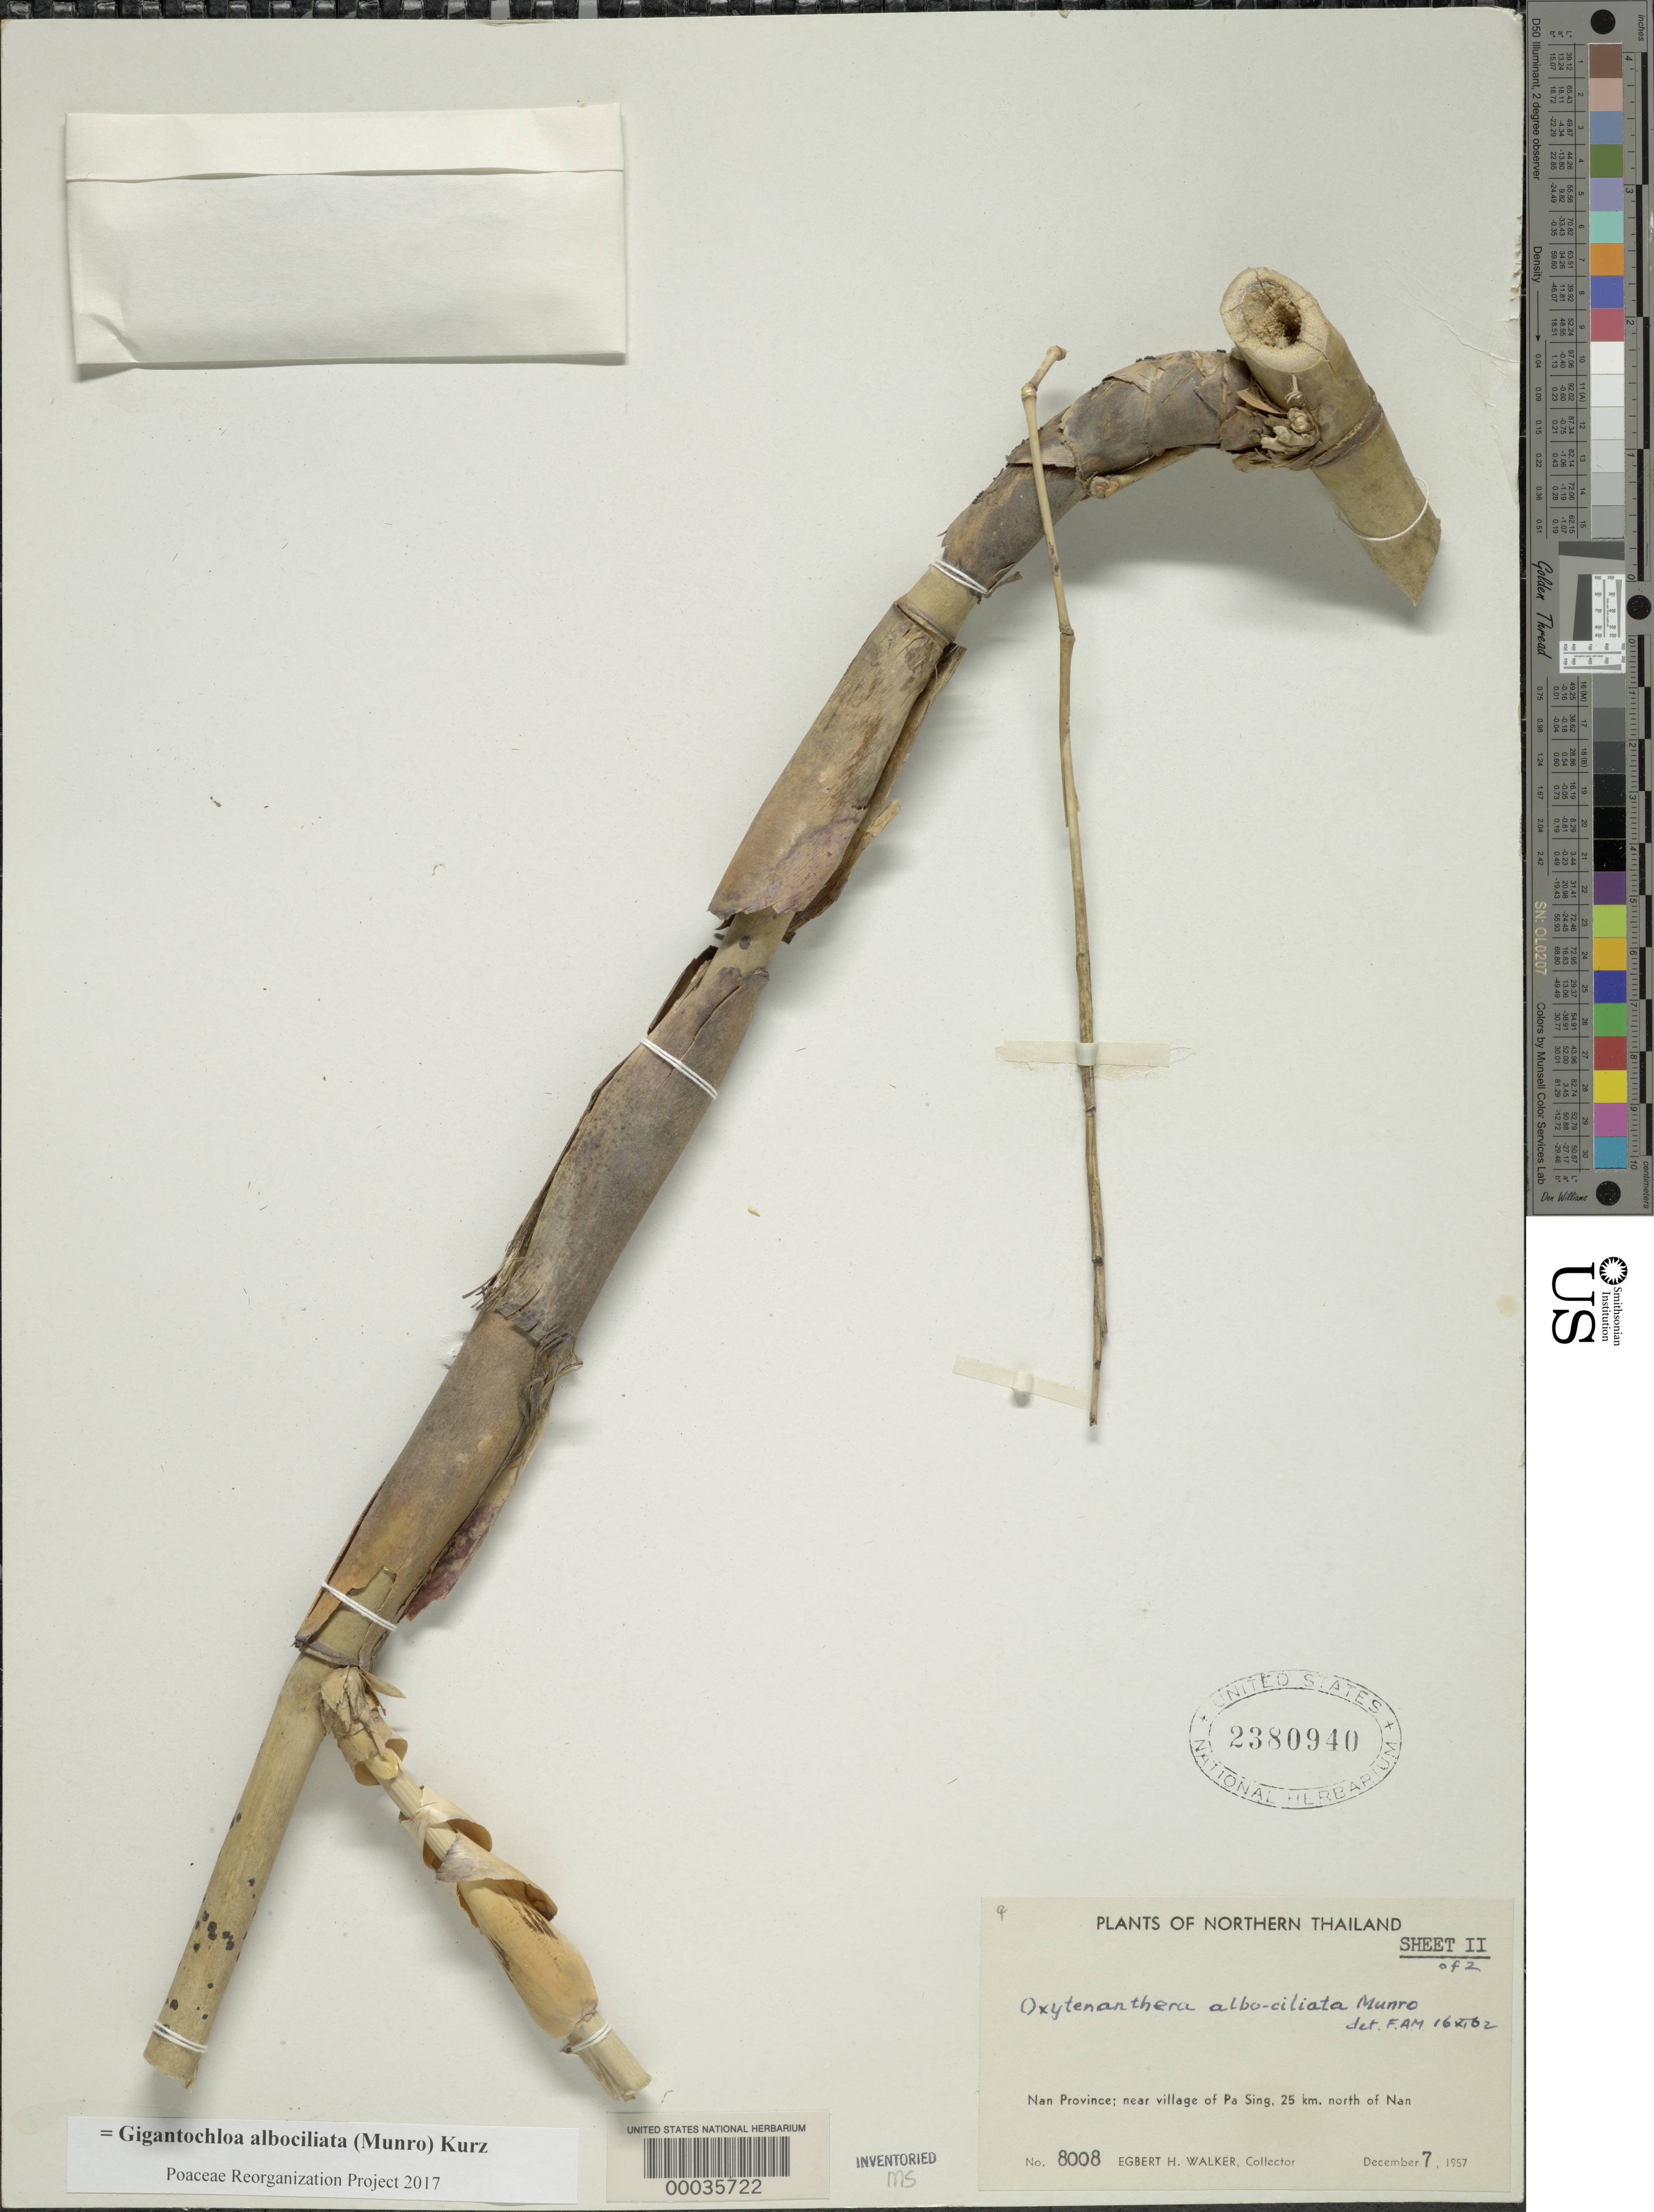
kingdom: Plantae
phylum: Tracheophyta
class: Liliopsida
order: Poales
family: Poaceae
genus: Gigantochloa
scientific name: Gigantochloa albociliata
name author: (Munro) Kurz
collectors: E. H. Walker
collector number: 8008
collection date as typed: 07 Dec 1957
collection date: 1957-12-07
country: Thailand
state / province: Nan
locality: Pa sing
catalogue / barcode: US 2380940